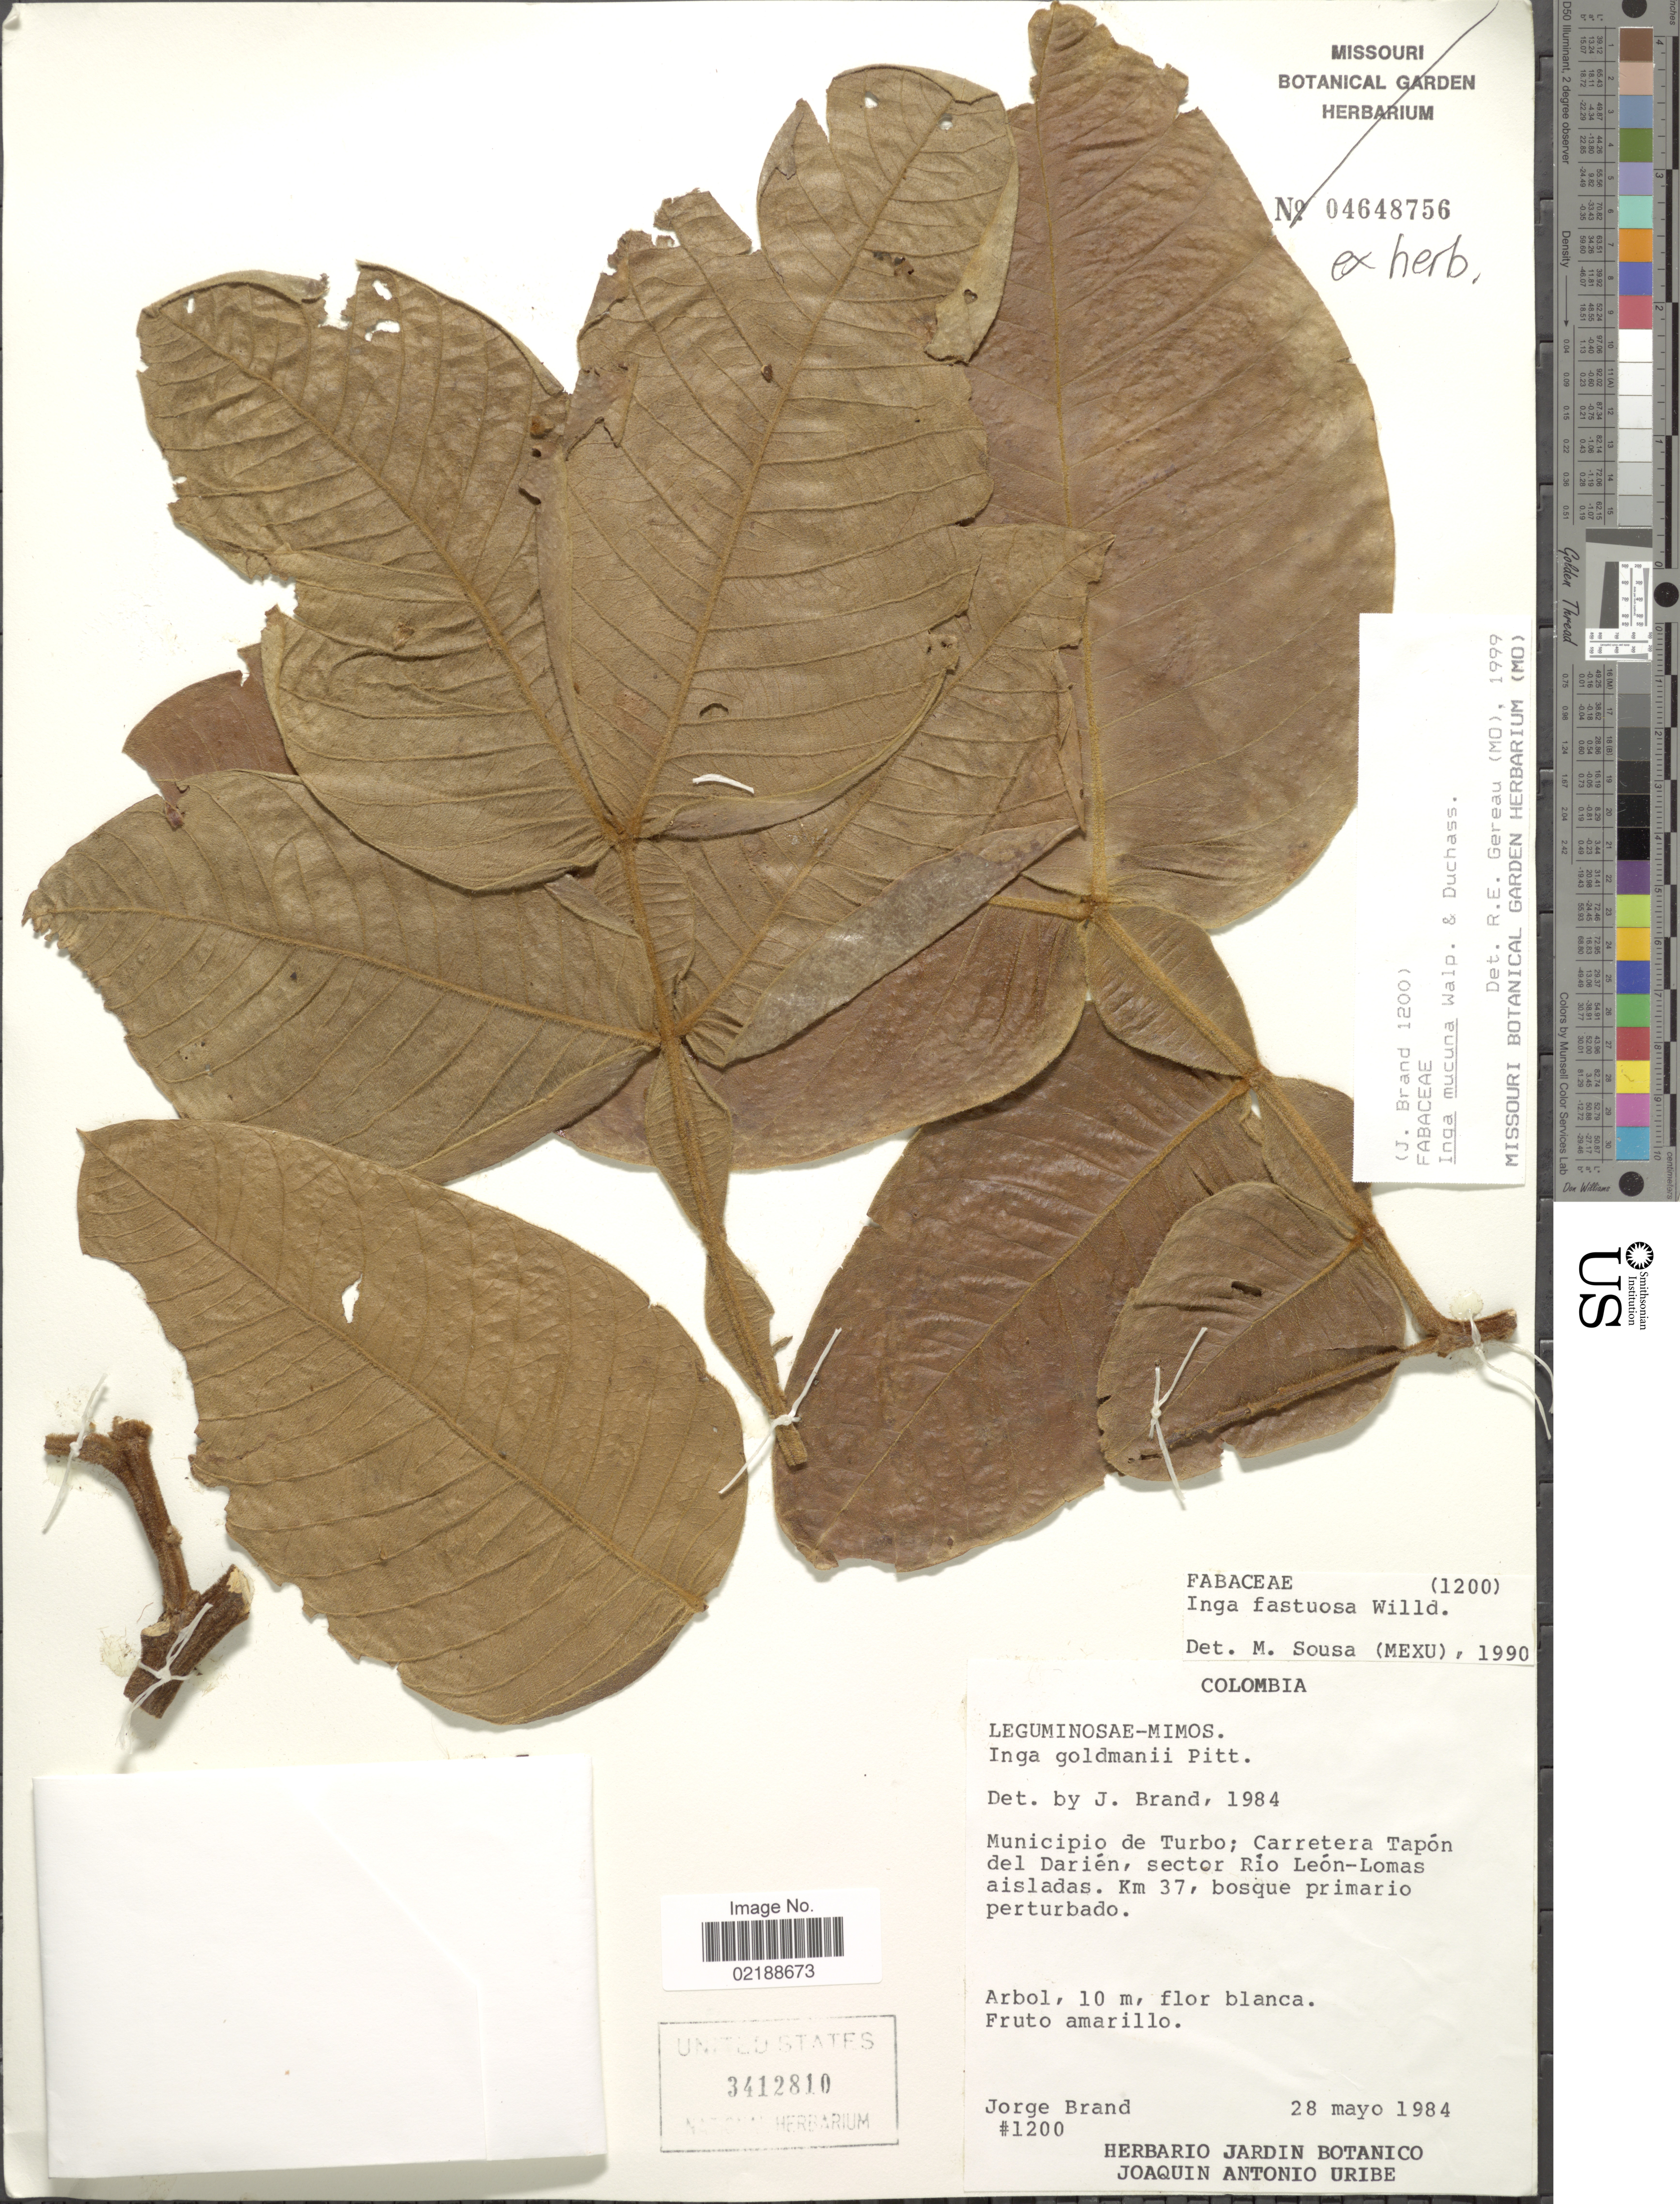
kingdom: Plantae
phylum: Tracheophyta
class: Magnoliopsida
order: Fabales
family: Fabaceae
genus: Inga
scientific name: Inga mucuna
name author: Walp.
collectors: J. Brand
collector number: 1200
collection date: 1984-05-28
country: Colombia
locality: Municipio de Turbo; Carretera Tapón del Darién, sector Río León-Lomas aisladas. Km 37, bosque primario perturbado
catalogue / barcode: US 3412810